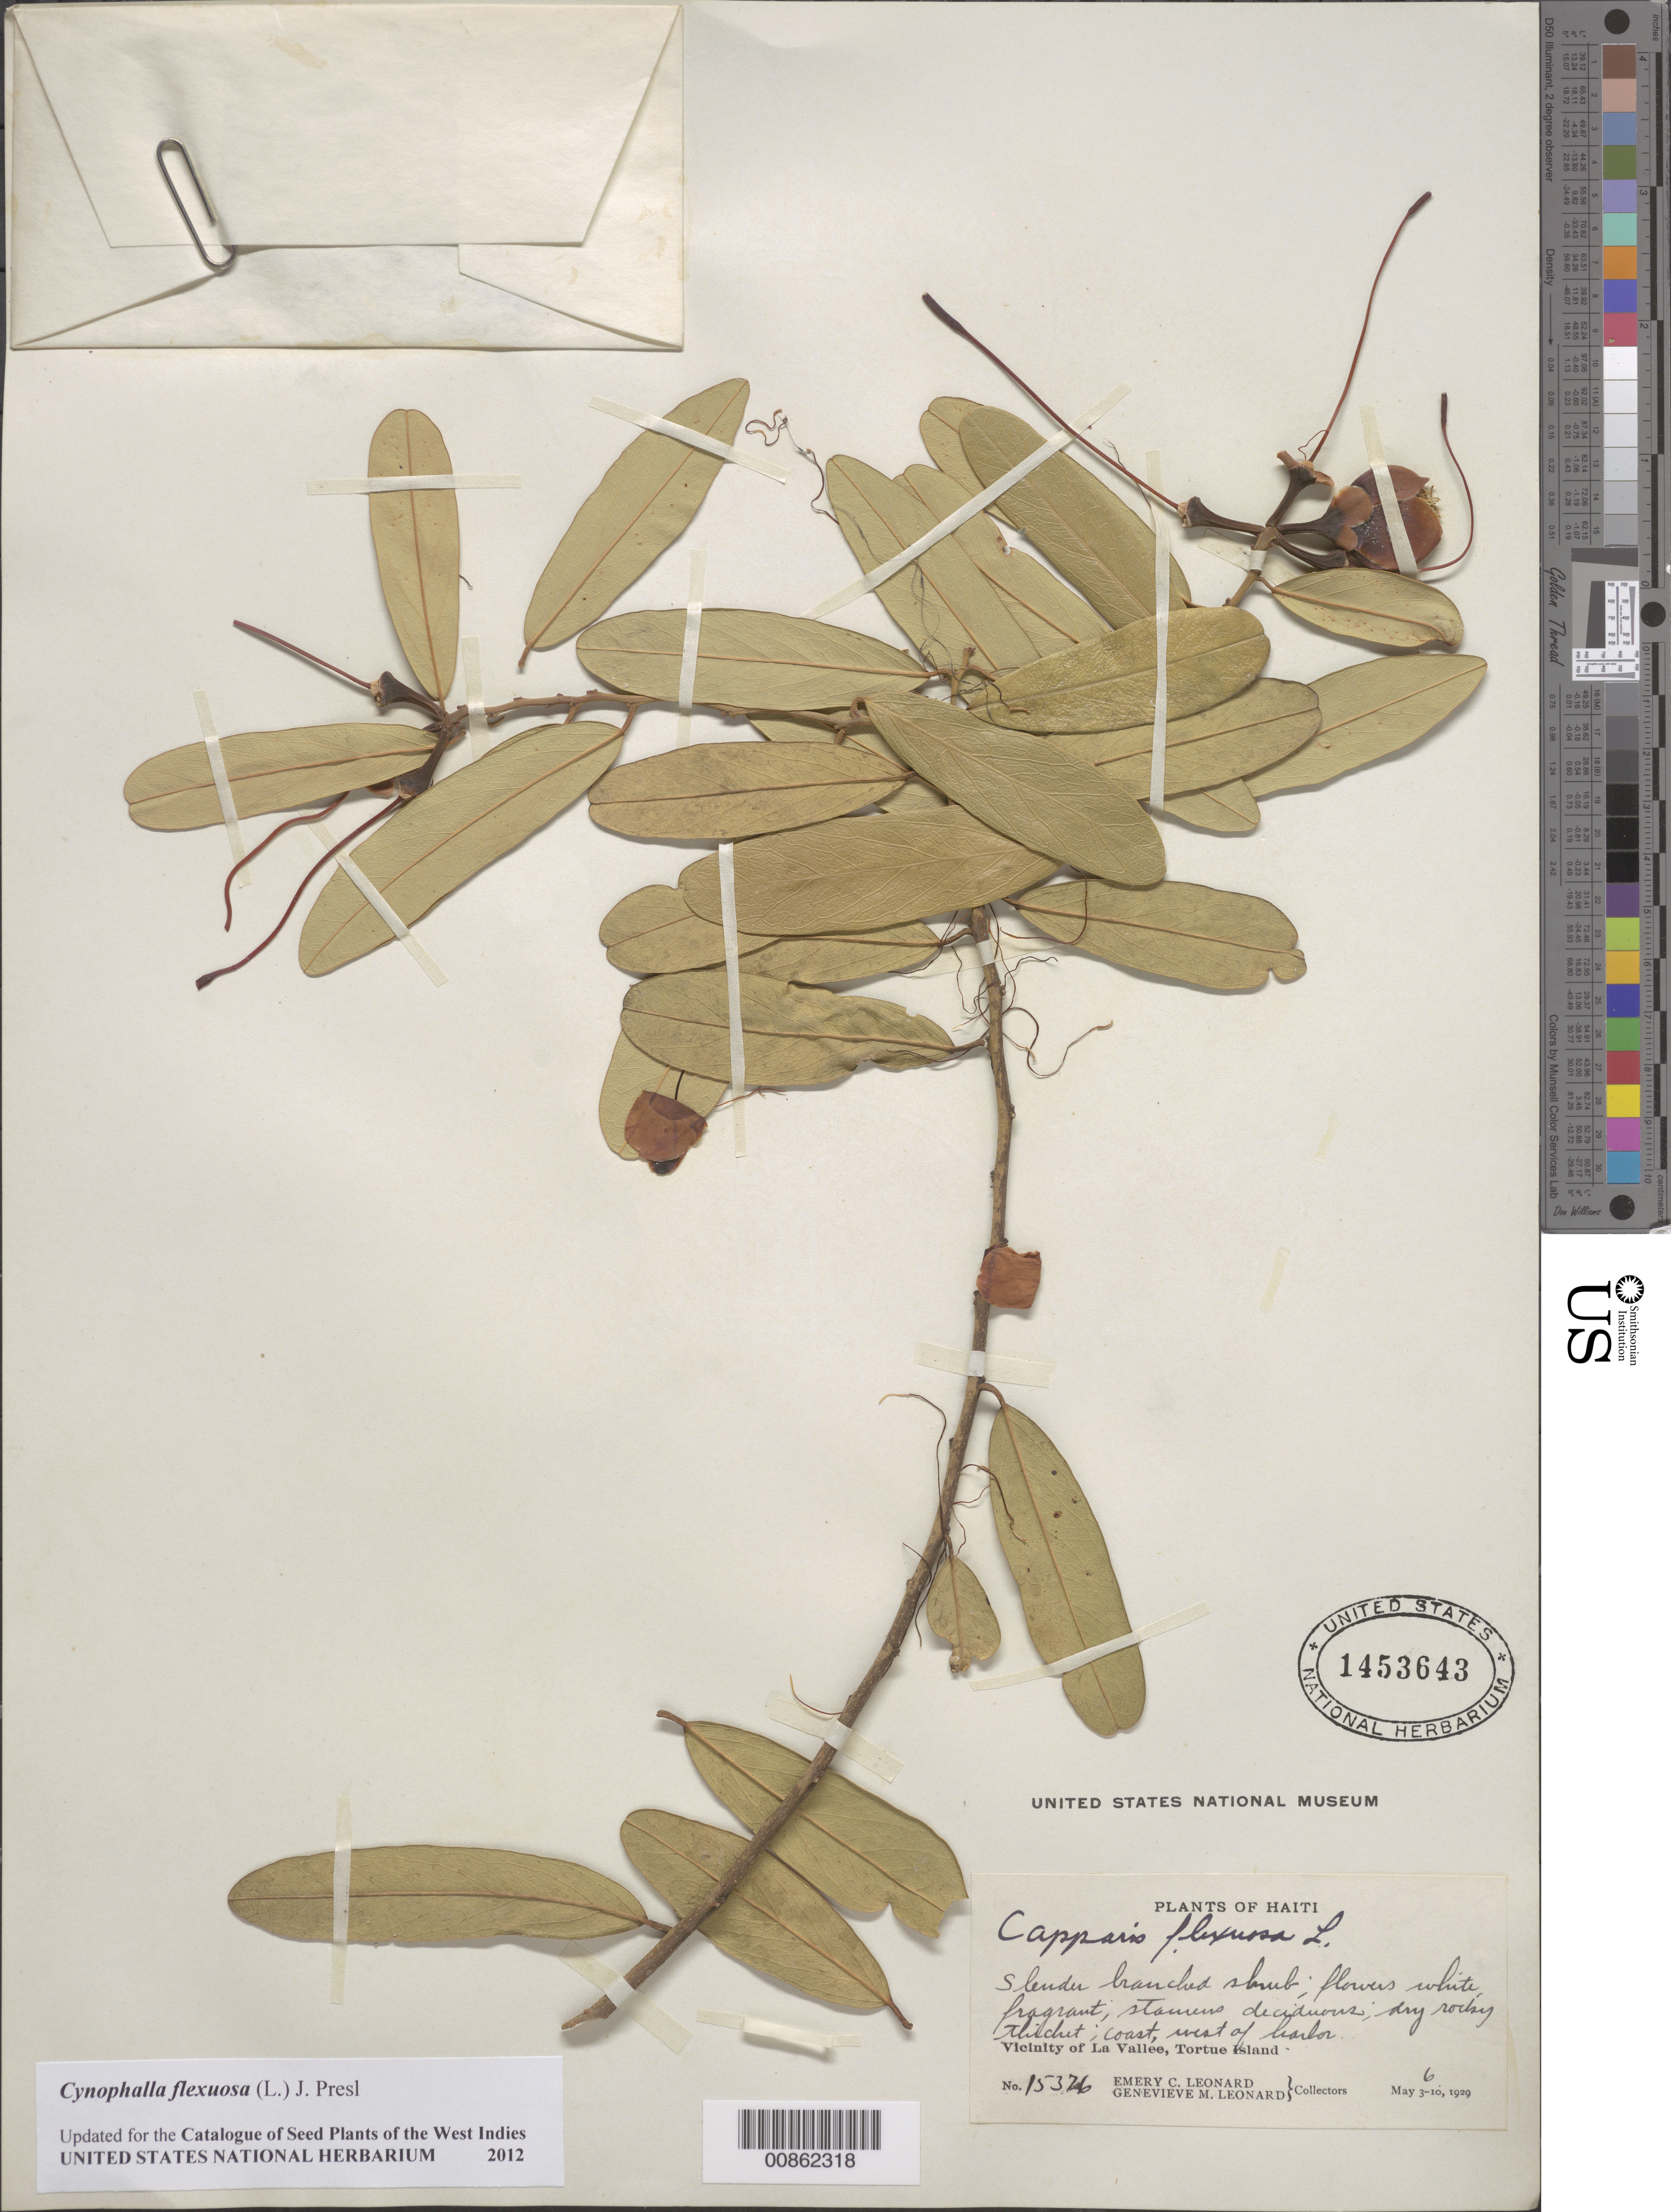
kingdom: Plantae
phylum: Tracheophyta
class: Magnoliopsida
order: Brassicales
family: Capparaceae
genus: Cynophalla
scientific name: Cynophalla flexuosa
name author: (L.) J. Presl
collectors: E. C. Leonard & G. M. Leonard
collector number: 15376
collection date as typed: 06 May 1929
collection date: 1929-05-06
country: Haiti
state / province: Nord-Óuest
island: Île de la Tortue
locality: Vicinity of La Vallée, Tortue Island. West of harbor.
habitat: Dry rocky thicket; coast.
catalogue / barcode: US 1453643